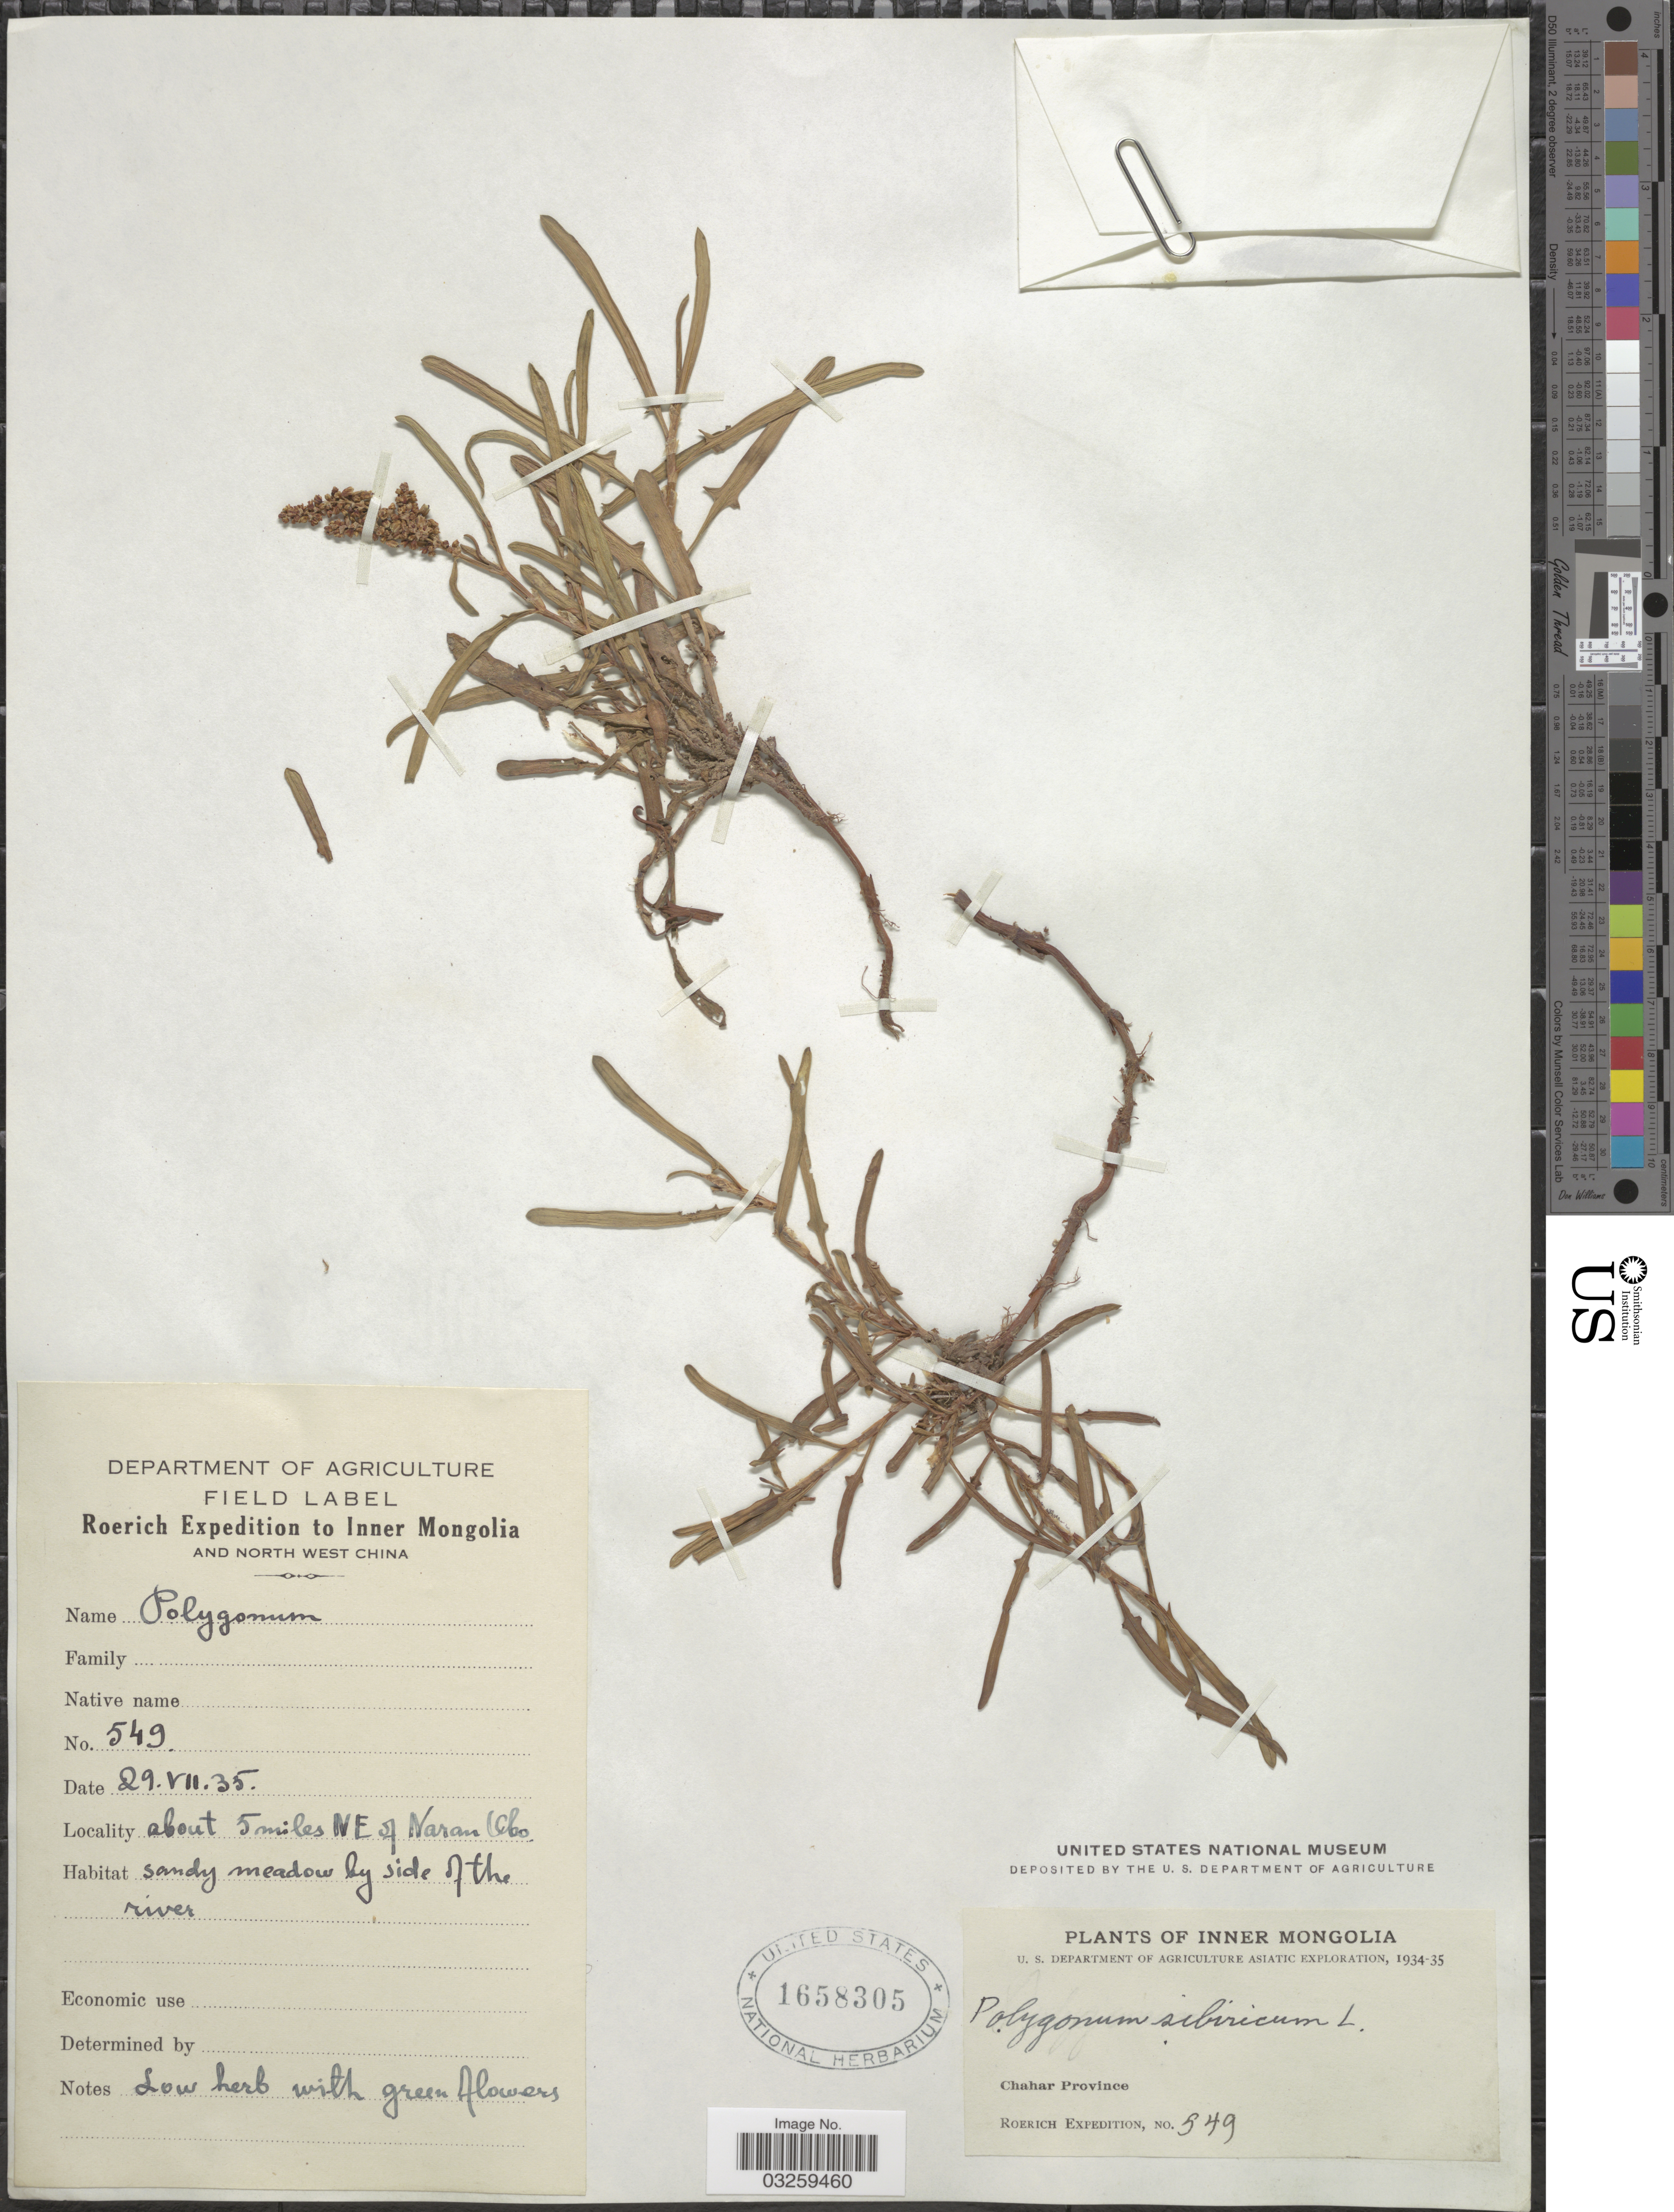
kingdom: Plantae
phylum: Tracheophyta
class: Magnoliopsida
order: Caryophyllales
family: Polygonaceae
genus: Knorringia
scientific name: Knorringia sibirica subsp. sibirica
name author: (Laxm.) Tzvelev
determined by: Strong, Mark T., (BOT), Smithsonian Institution - National Museum of Natural History (UNITED STATES)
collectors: Roerich Expedition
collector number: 549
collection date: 1935-07-29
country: China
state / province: Nei Monggol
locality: Inner Mongolia, Chahar Province, North West China, about 5 miles NE of Naran Obo.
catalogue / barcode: US 1658305